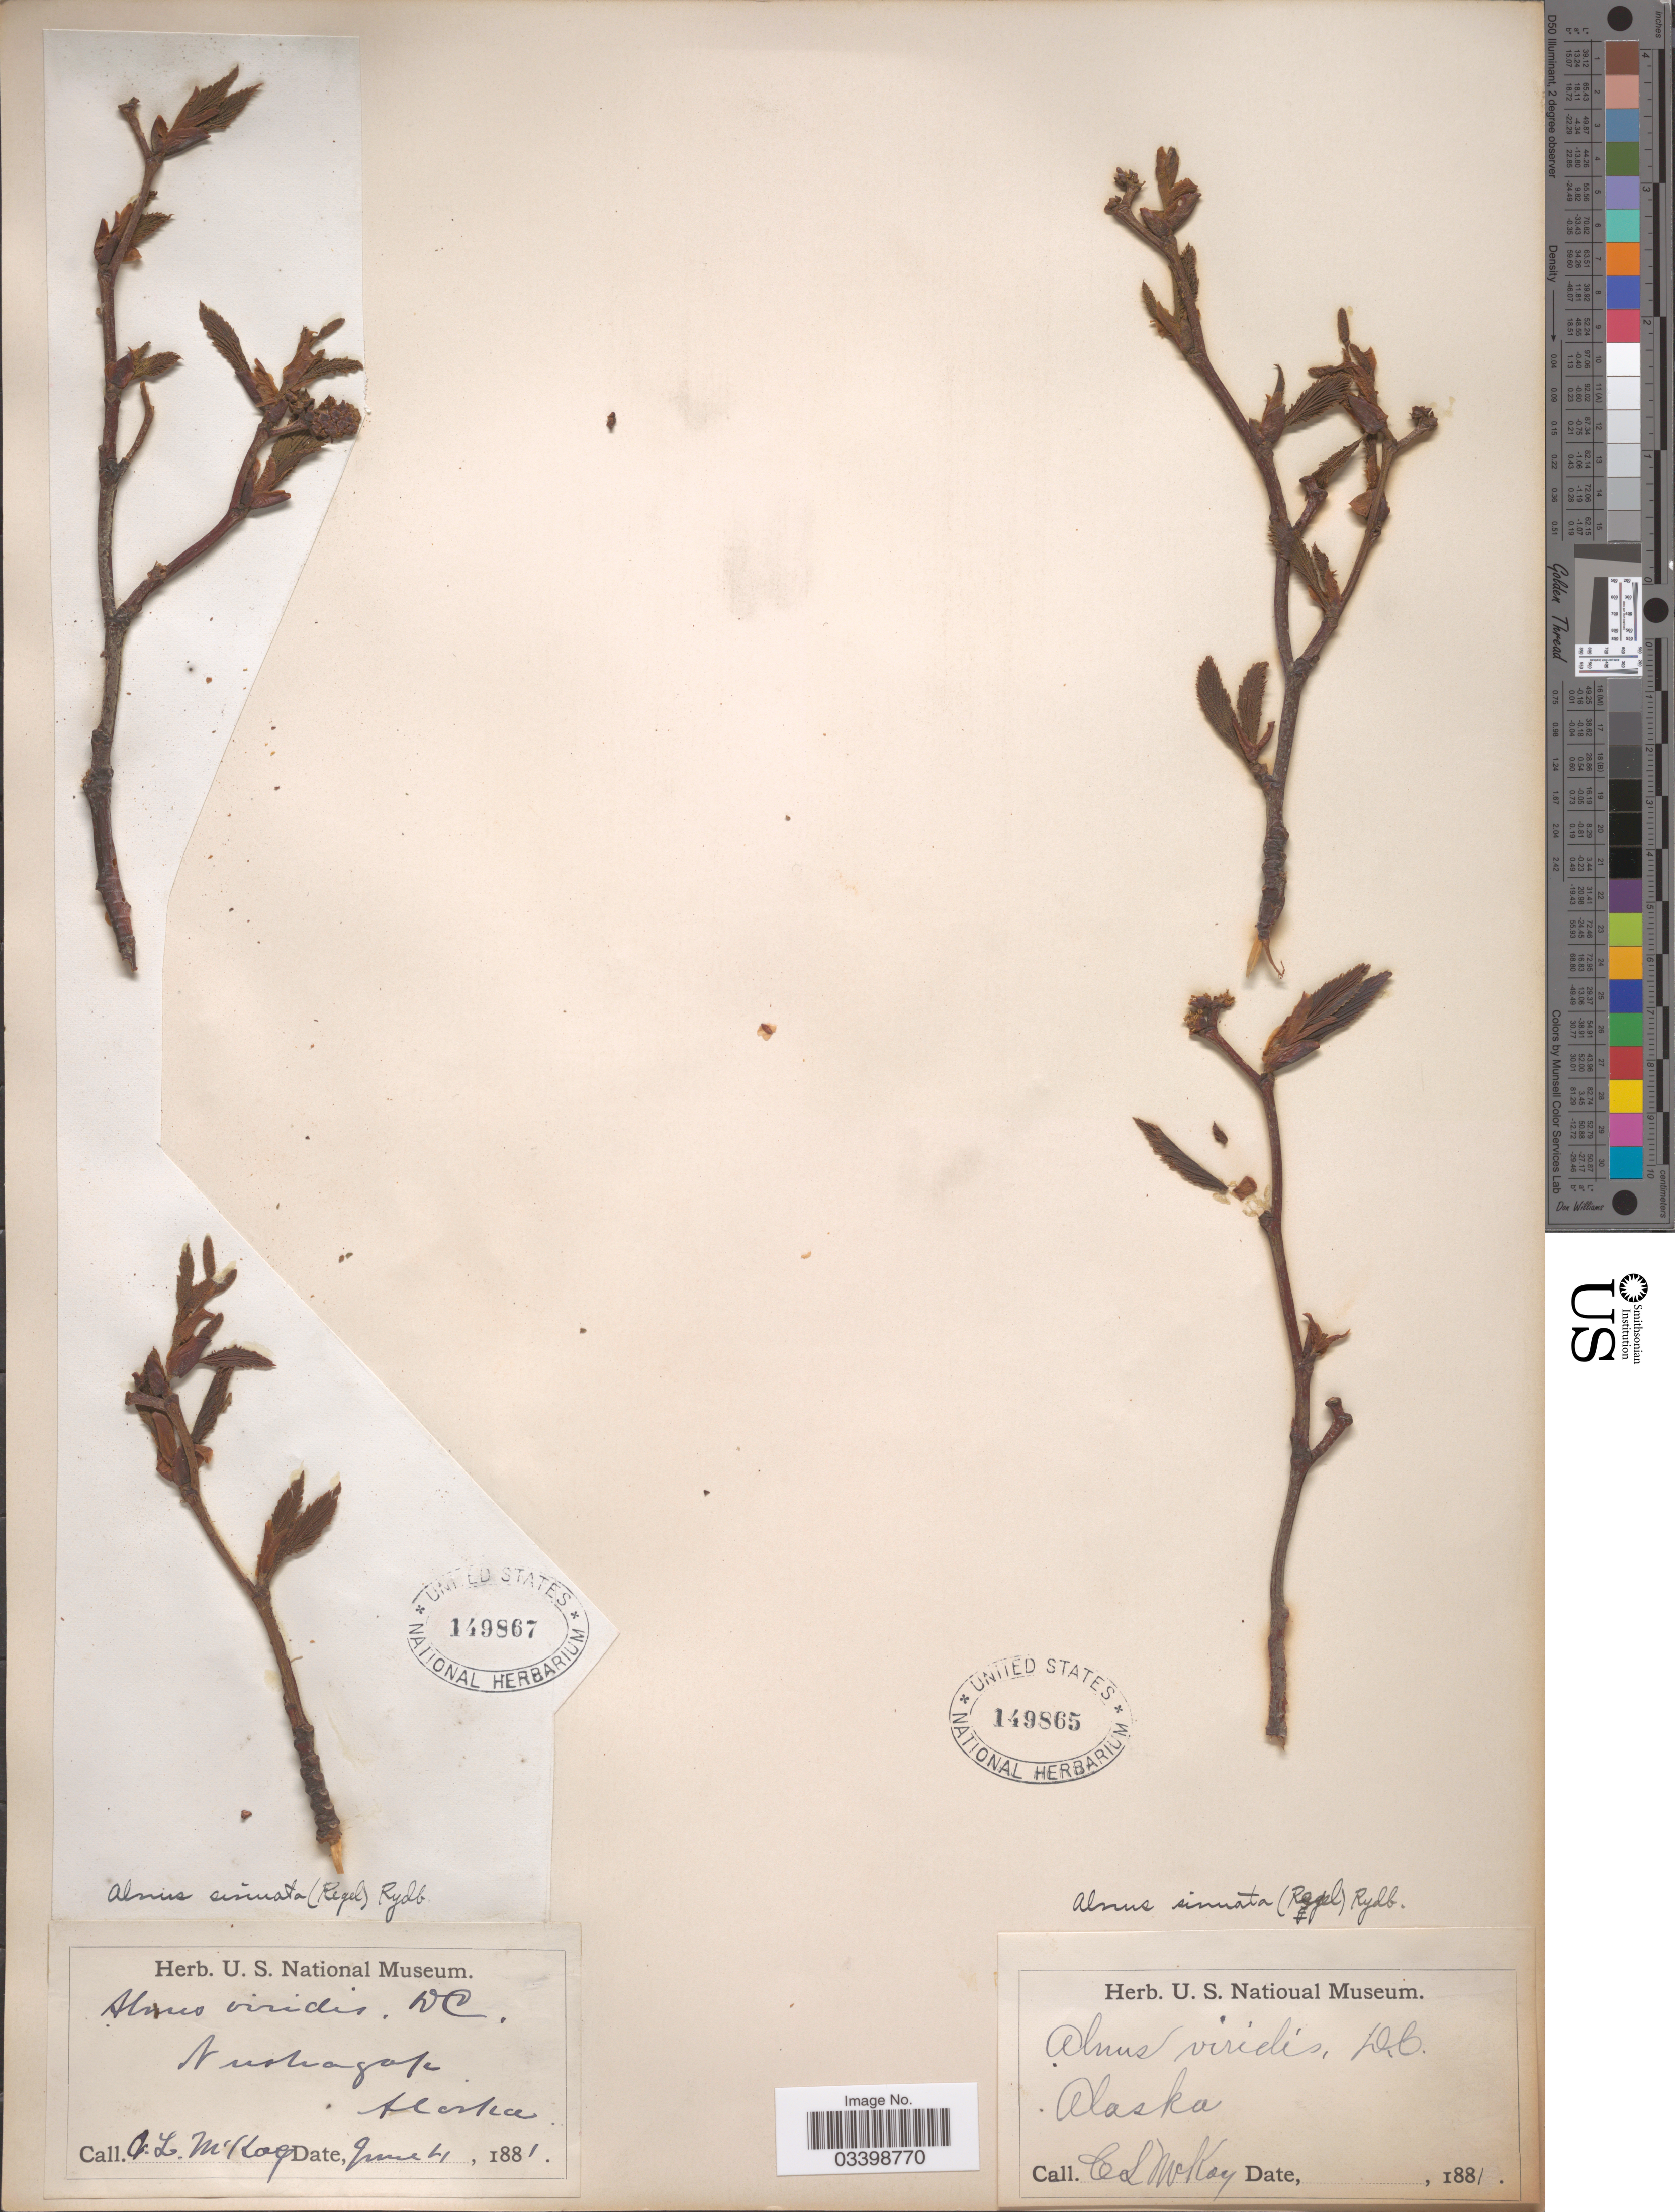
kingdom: Plantae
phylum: Tracheophyta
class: Magnoliopsida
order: Fagales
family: Betulaceae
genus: Alnus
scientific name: Alnus viridis subsp. sinuata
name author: Regel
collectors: C. McKay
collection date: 1881-06-04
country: United States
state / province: Alaska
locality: Nushagak.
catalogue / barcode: US 149867-2